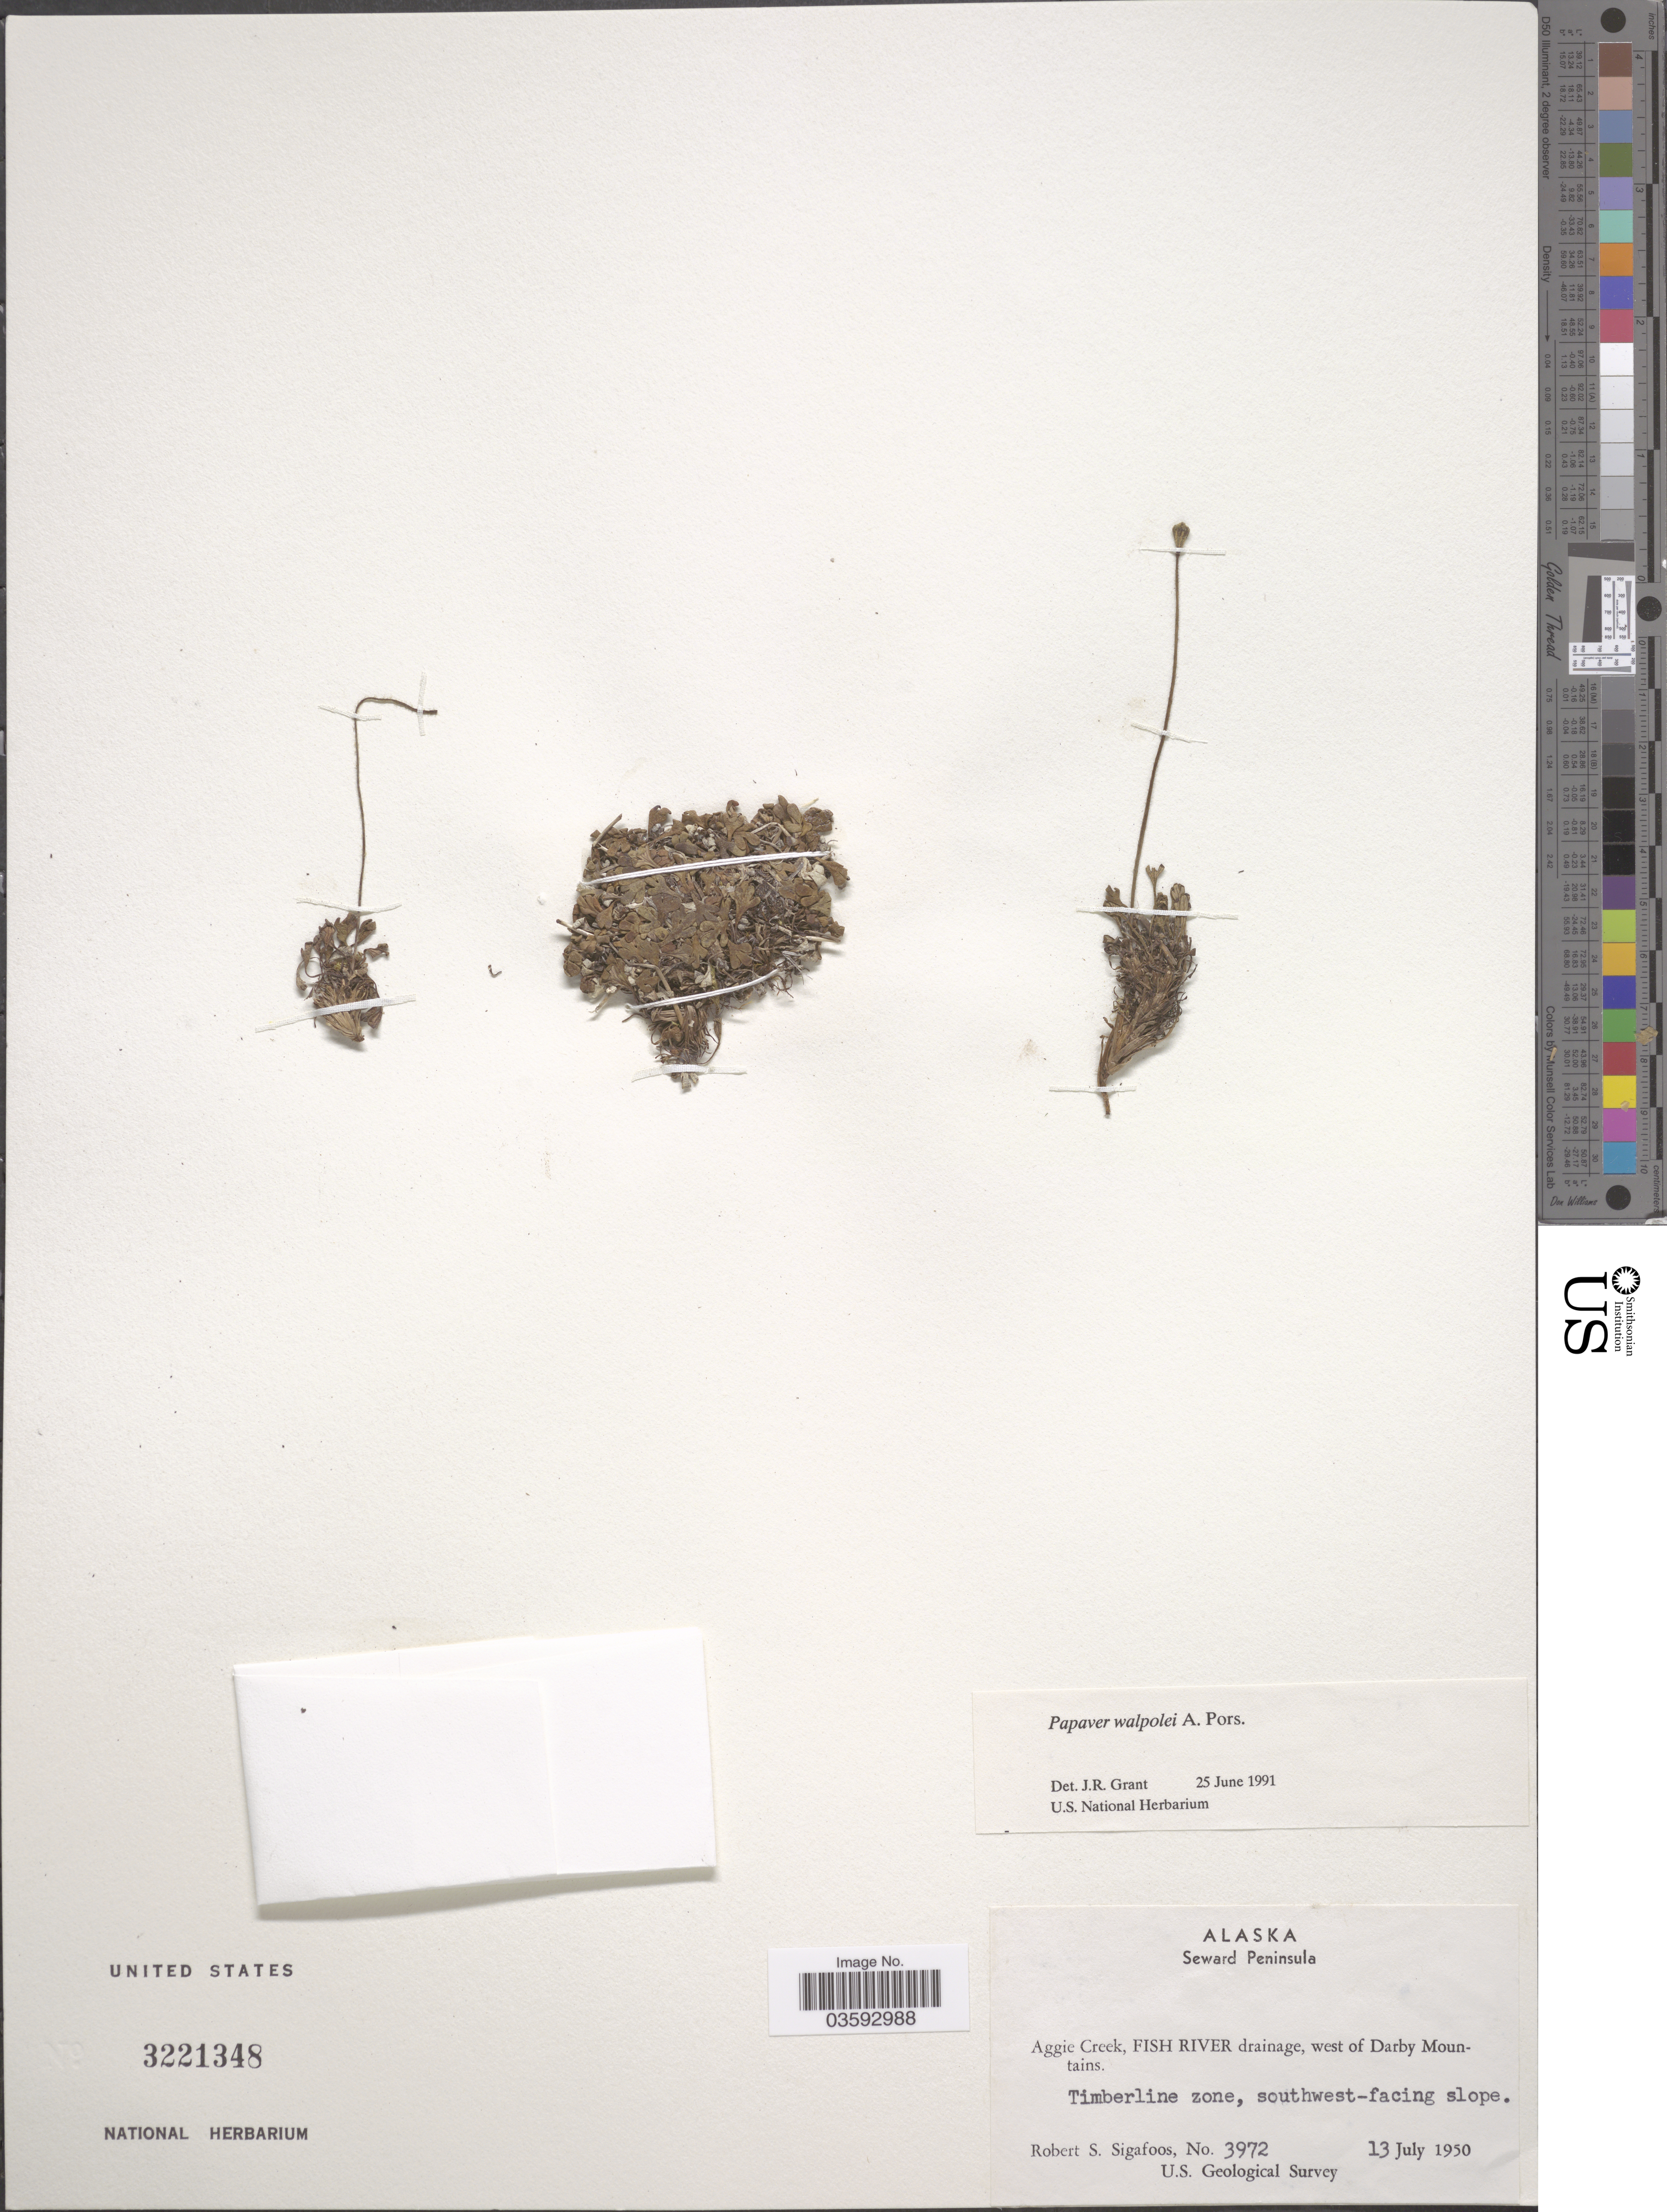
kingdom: Plantae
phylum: Tracheophyta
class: Magnoliopsida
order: Ranunculales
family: Papaveraceae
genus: Papaver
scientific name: Papaver walpolei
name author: A.E. Porsild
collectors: R. Sigafoos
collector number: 3972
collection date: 1950-07-13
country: United States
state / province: Alaska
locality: Seward Peninsula. Aggie Creek, Fish River drainage, west of Darby Mountains.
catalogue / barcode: US 3221348